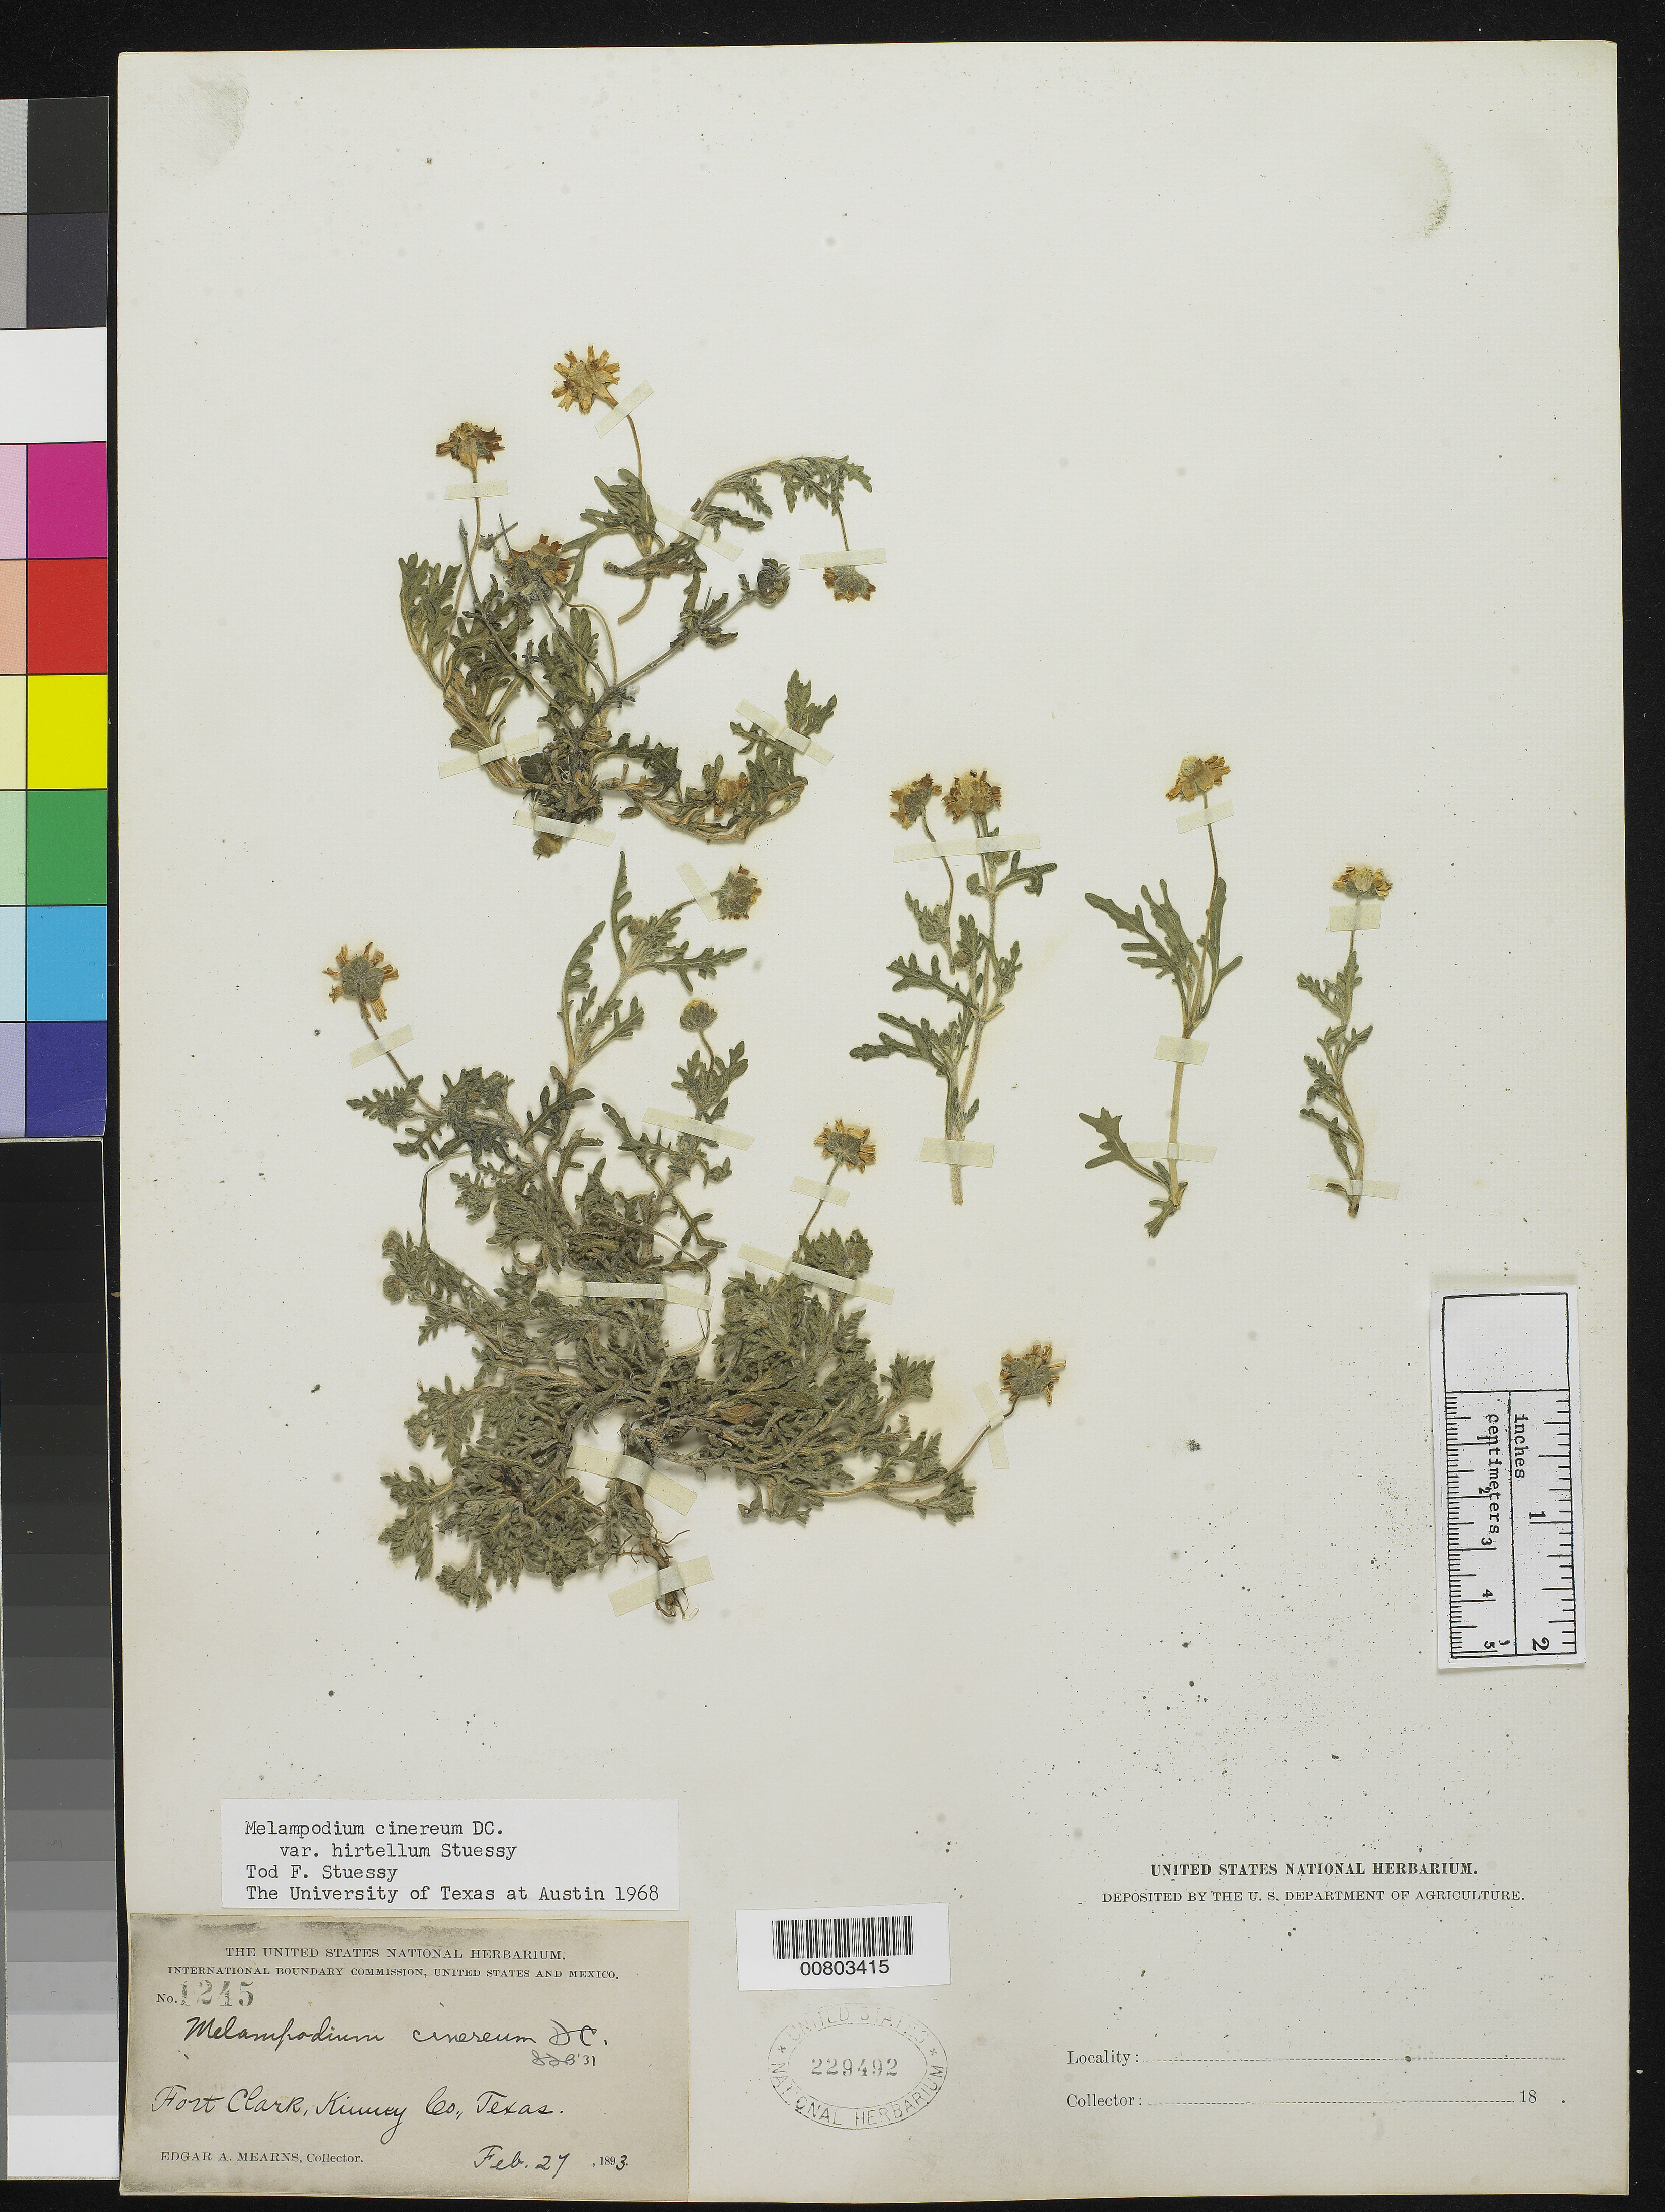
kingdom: Plantae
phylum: Tracheophyta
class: Magnoliopsida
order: Asterales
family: Asteraceae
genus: Melampodium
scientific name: Melampodium cinereum var. hirtellum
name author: Stuessy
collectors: E. A. Mearns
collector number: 1245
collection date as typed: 27 Feb 1893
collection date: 1893-02-27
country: United States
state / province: Texas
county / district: Kinney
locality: Fort Clark, Kinney County, Texas.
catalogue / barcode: US 229492